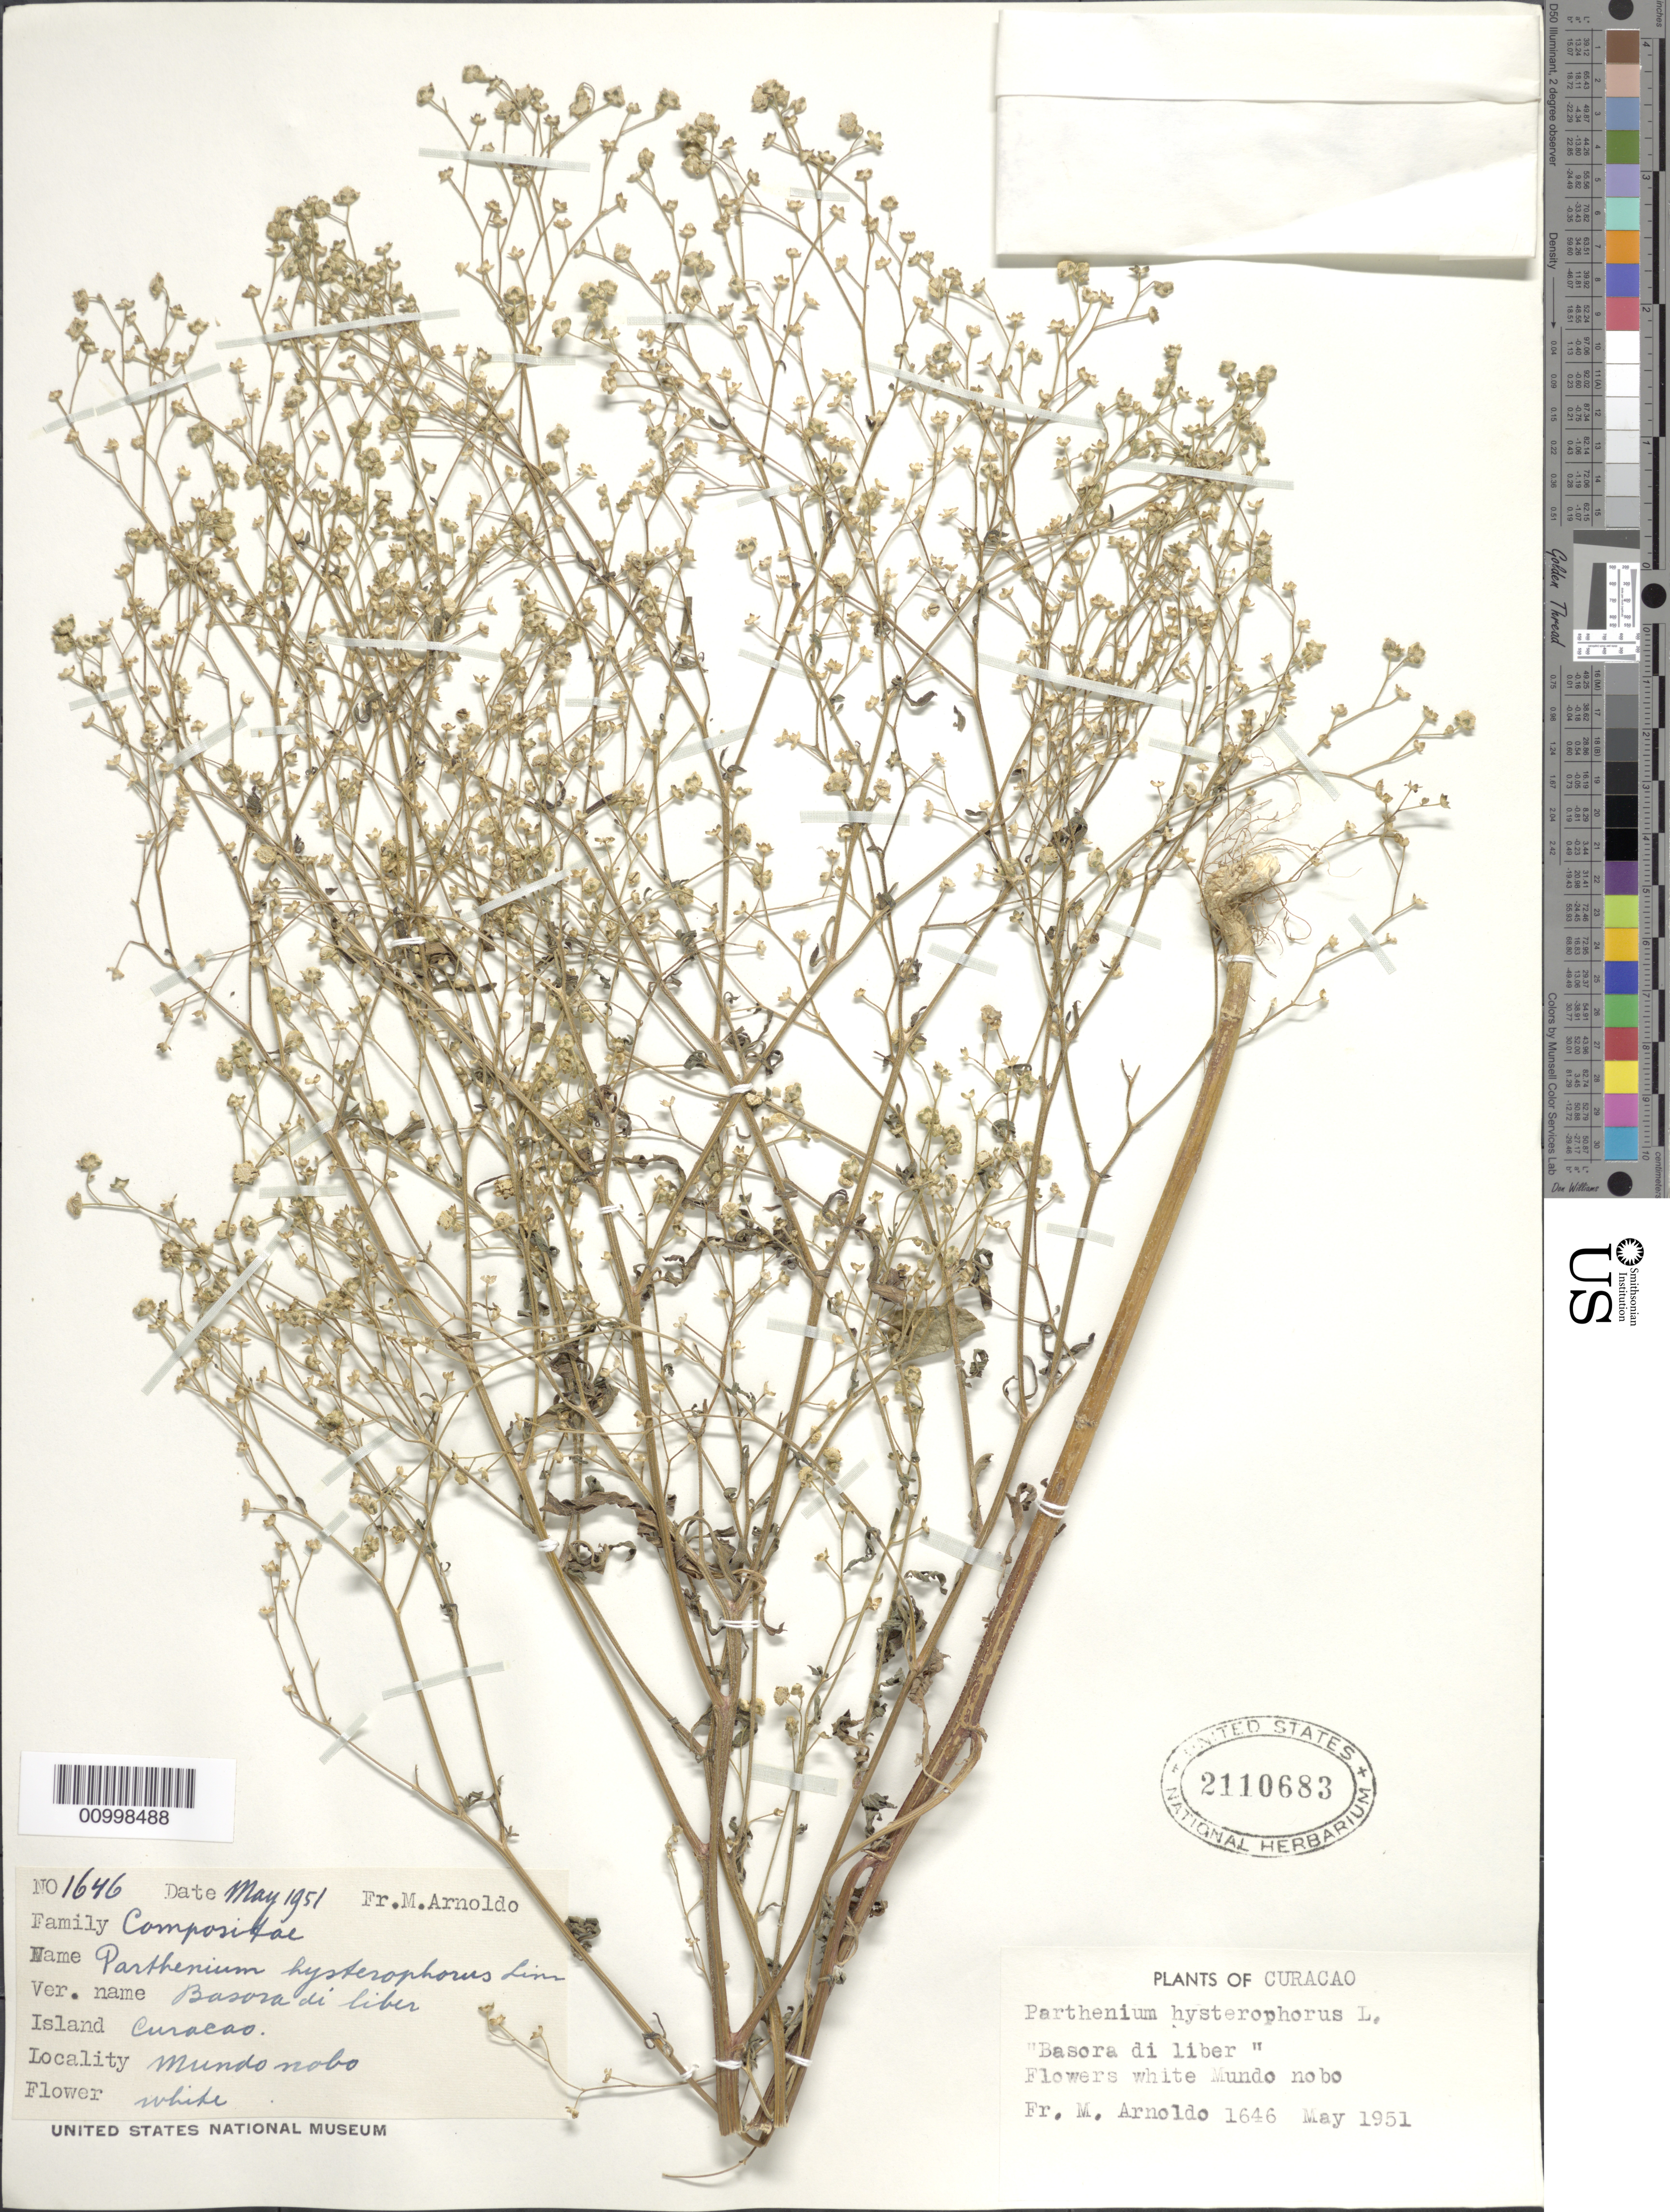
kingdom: Plantae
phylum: Tracheophyta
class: Magnoliopsida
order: Asterales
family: Asteraceae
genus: Parthenium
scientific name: Parthenium hysterophorus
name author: L.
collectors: N. Arnoldo-Broeders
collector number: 1646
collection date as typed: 01 May 1951 to 31 May 1951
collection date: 1951-05-01/1951-05-31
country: Curaçao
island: Curaçao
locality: Mundo nobo.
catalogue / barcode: US 2110683